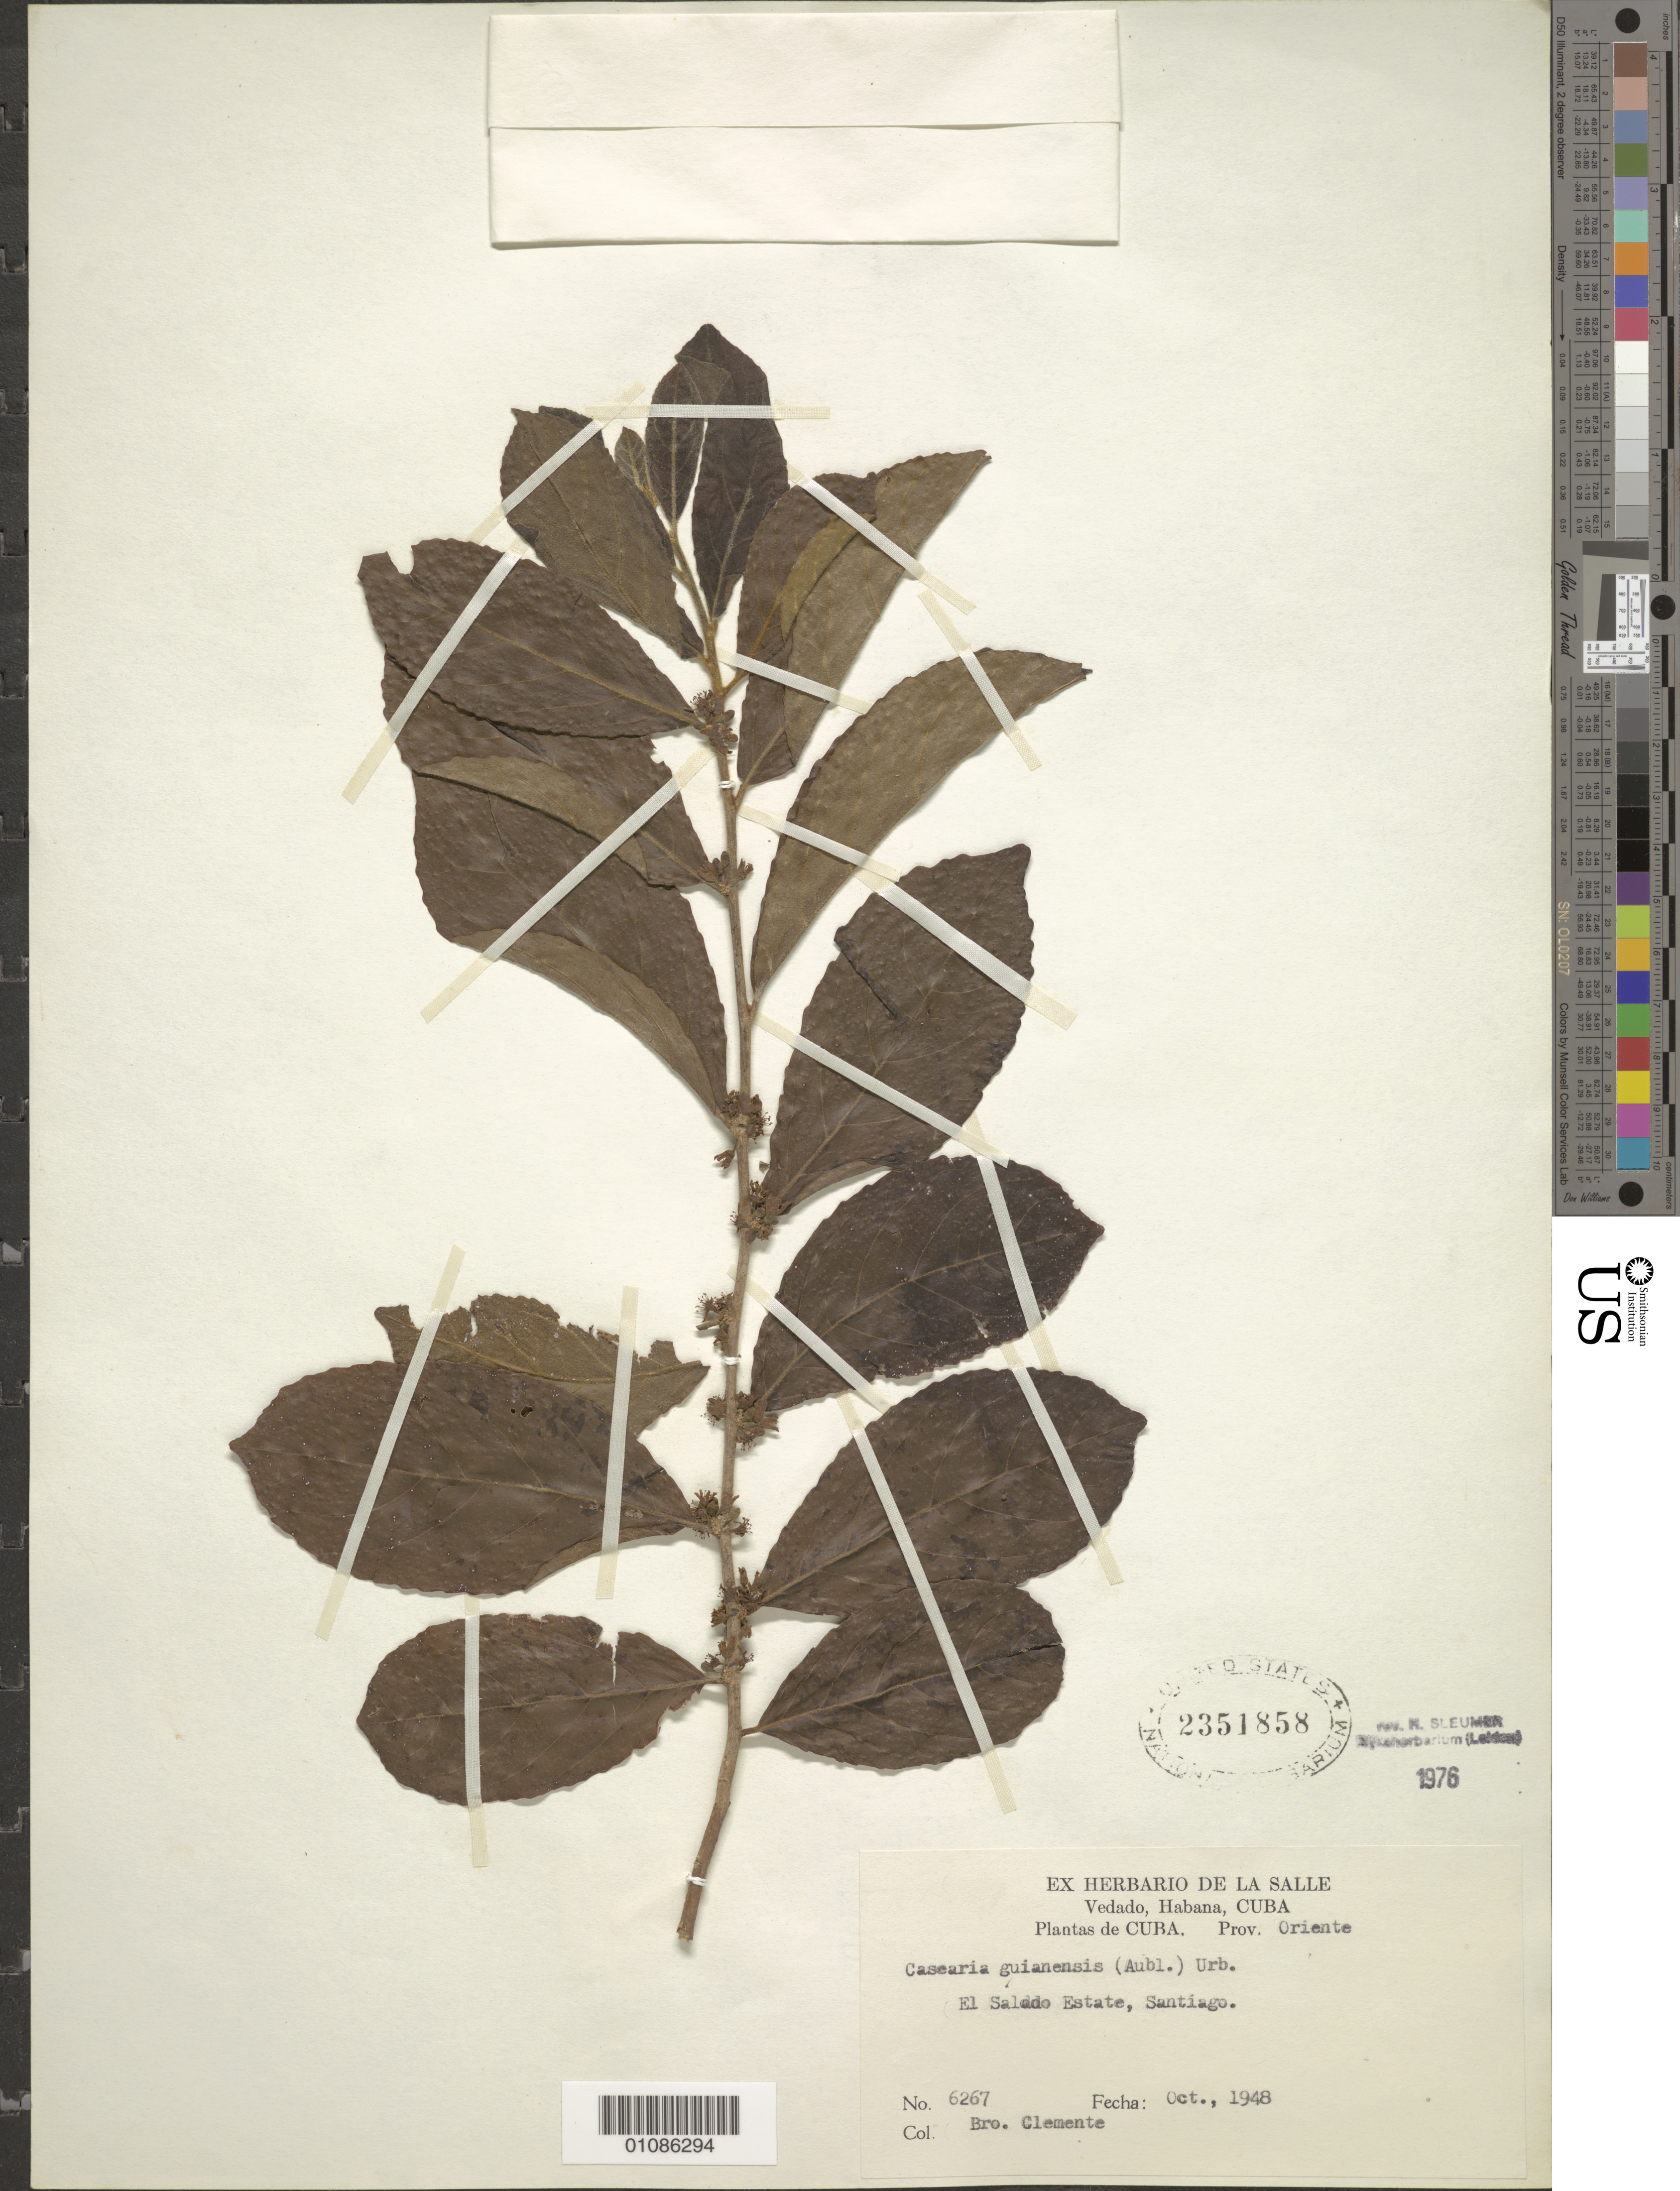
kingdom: Plantae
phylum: Tracheophyta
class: Magnoliopsida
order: Malpighiales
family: Salicaceae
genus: Casearia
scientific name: Casearia guianensis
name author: (Aubl.) Urb.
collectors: Bro. Clemente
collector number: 6267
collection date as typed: Oct 1948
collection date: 1948-10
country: Cuba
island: Cuba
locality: Oriente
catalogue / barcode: US 2351858